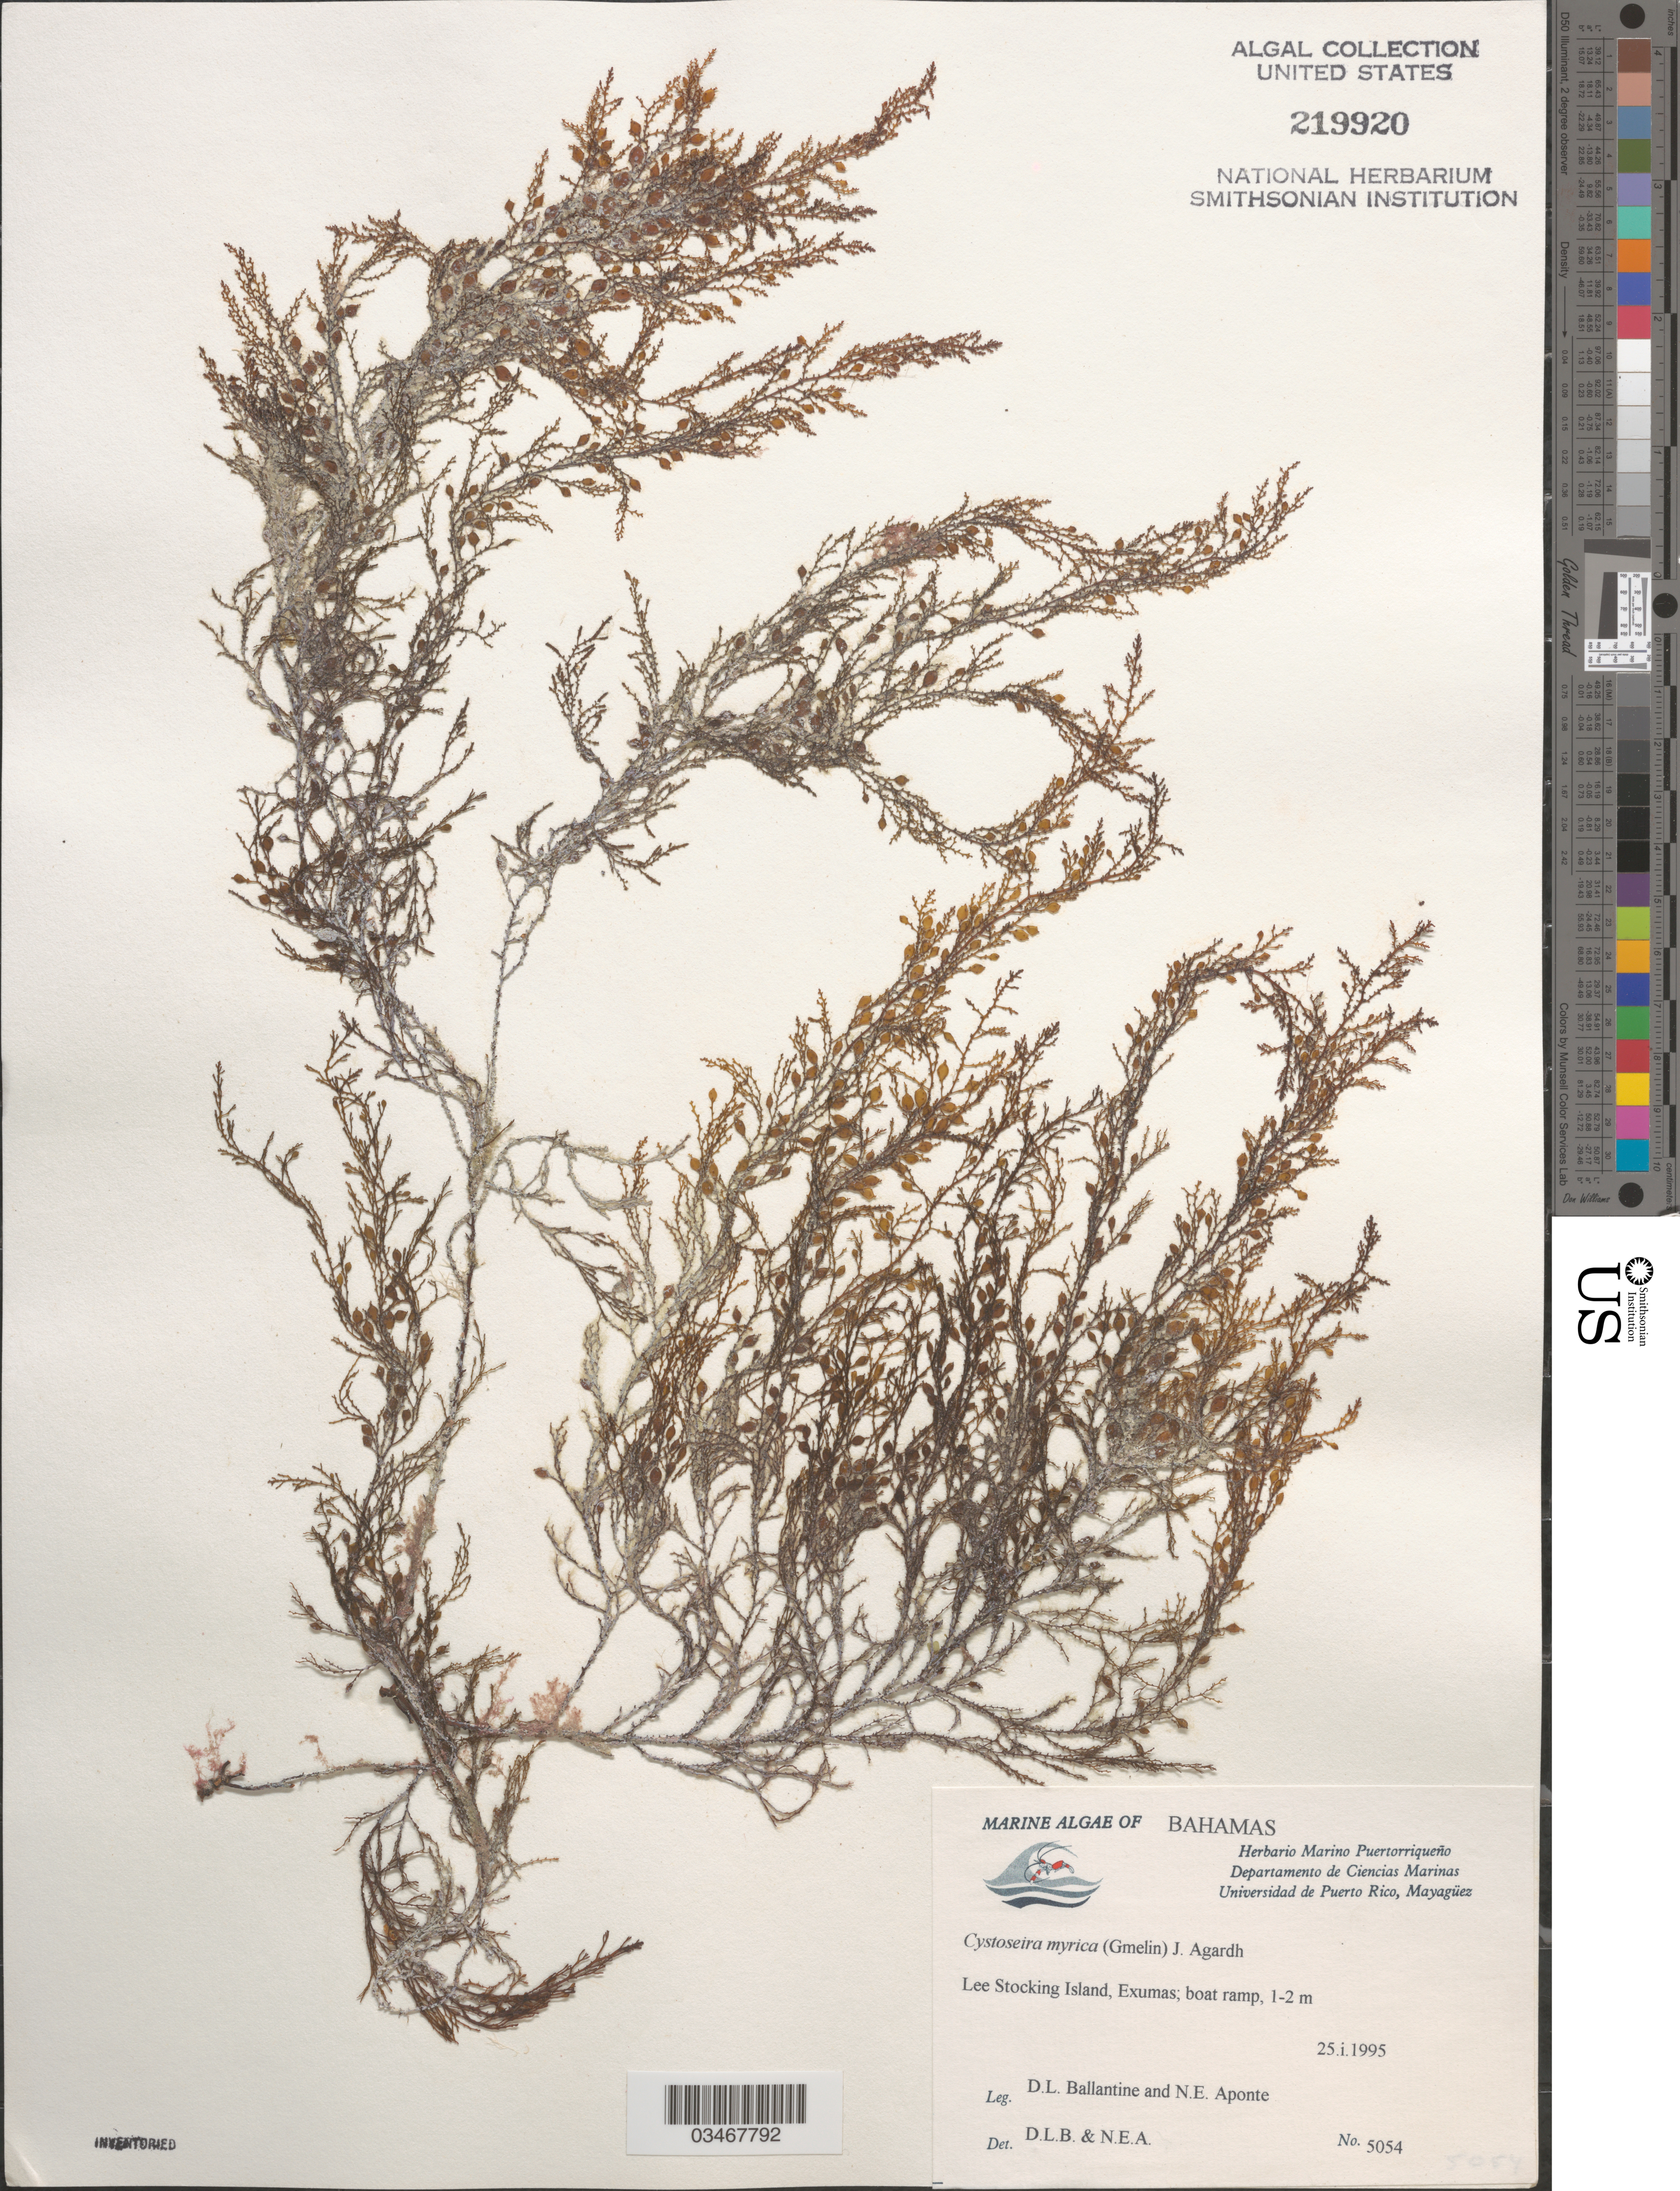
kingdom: Chromista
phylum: Ochrophyta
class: Phaeophyceae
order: Fucales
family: Sargassaceae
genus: Cystoseira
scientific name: Cystoseira myrica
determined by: Ballantine, D. L.; Aponte, N. E.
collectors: D.L. Ballantine & N. E. Aponte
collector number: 5054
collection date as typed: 25 Jan 1995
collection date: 1995-01-25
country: Bahamas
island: Lee Stocking Island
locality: Boat ramp.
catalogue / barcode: US 219920